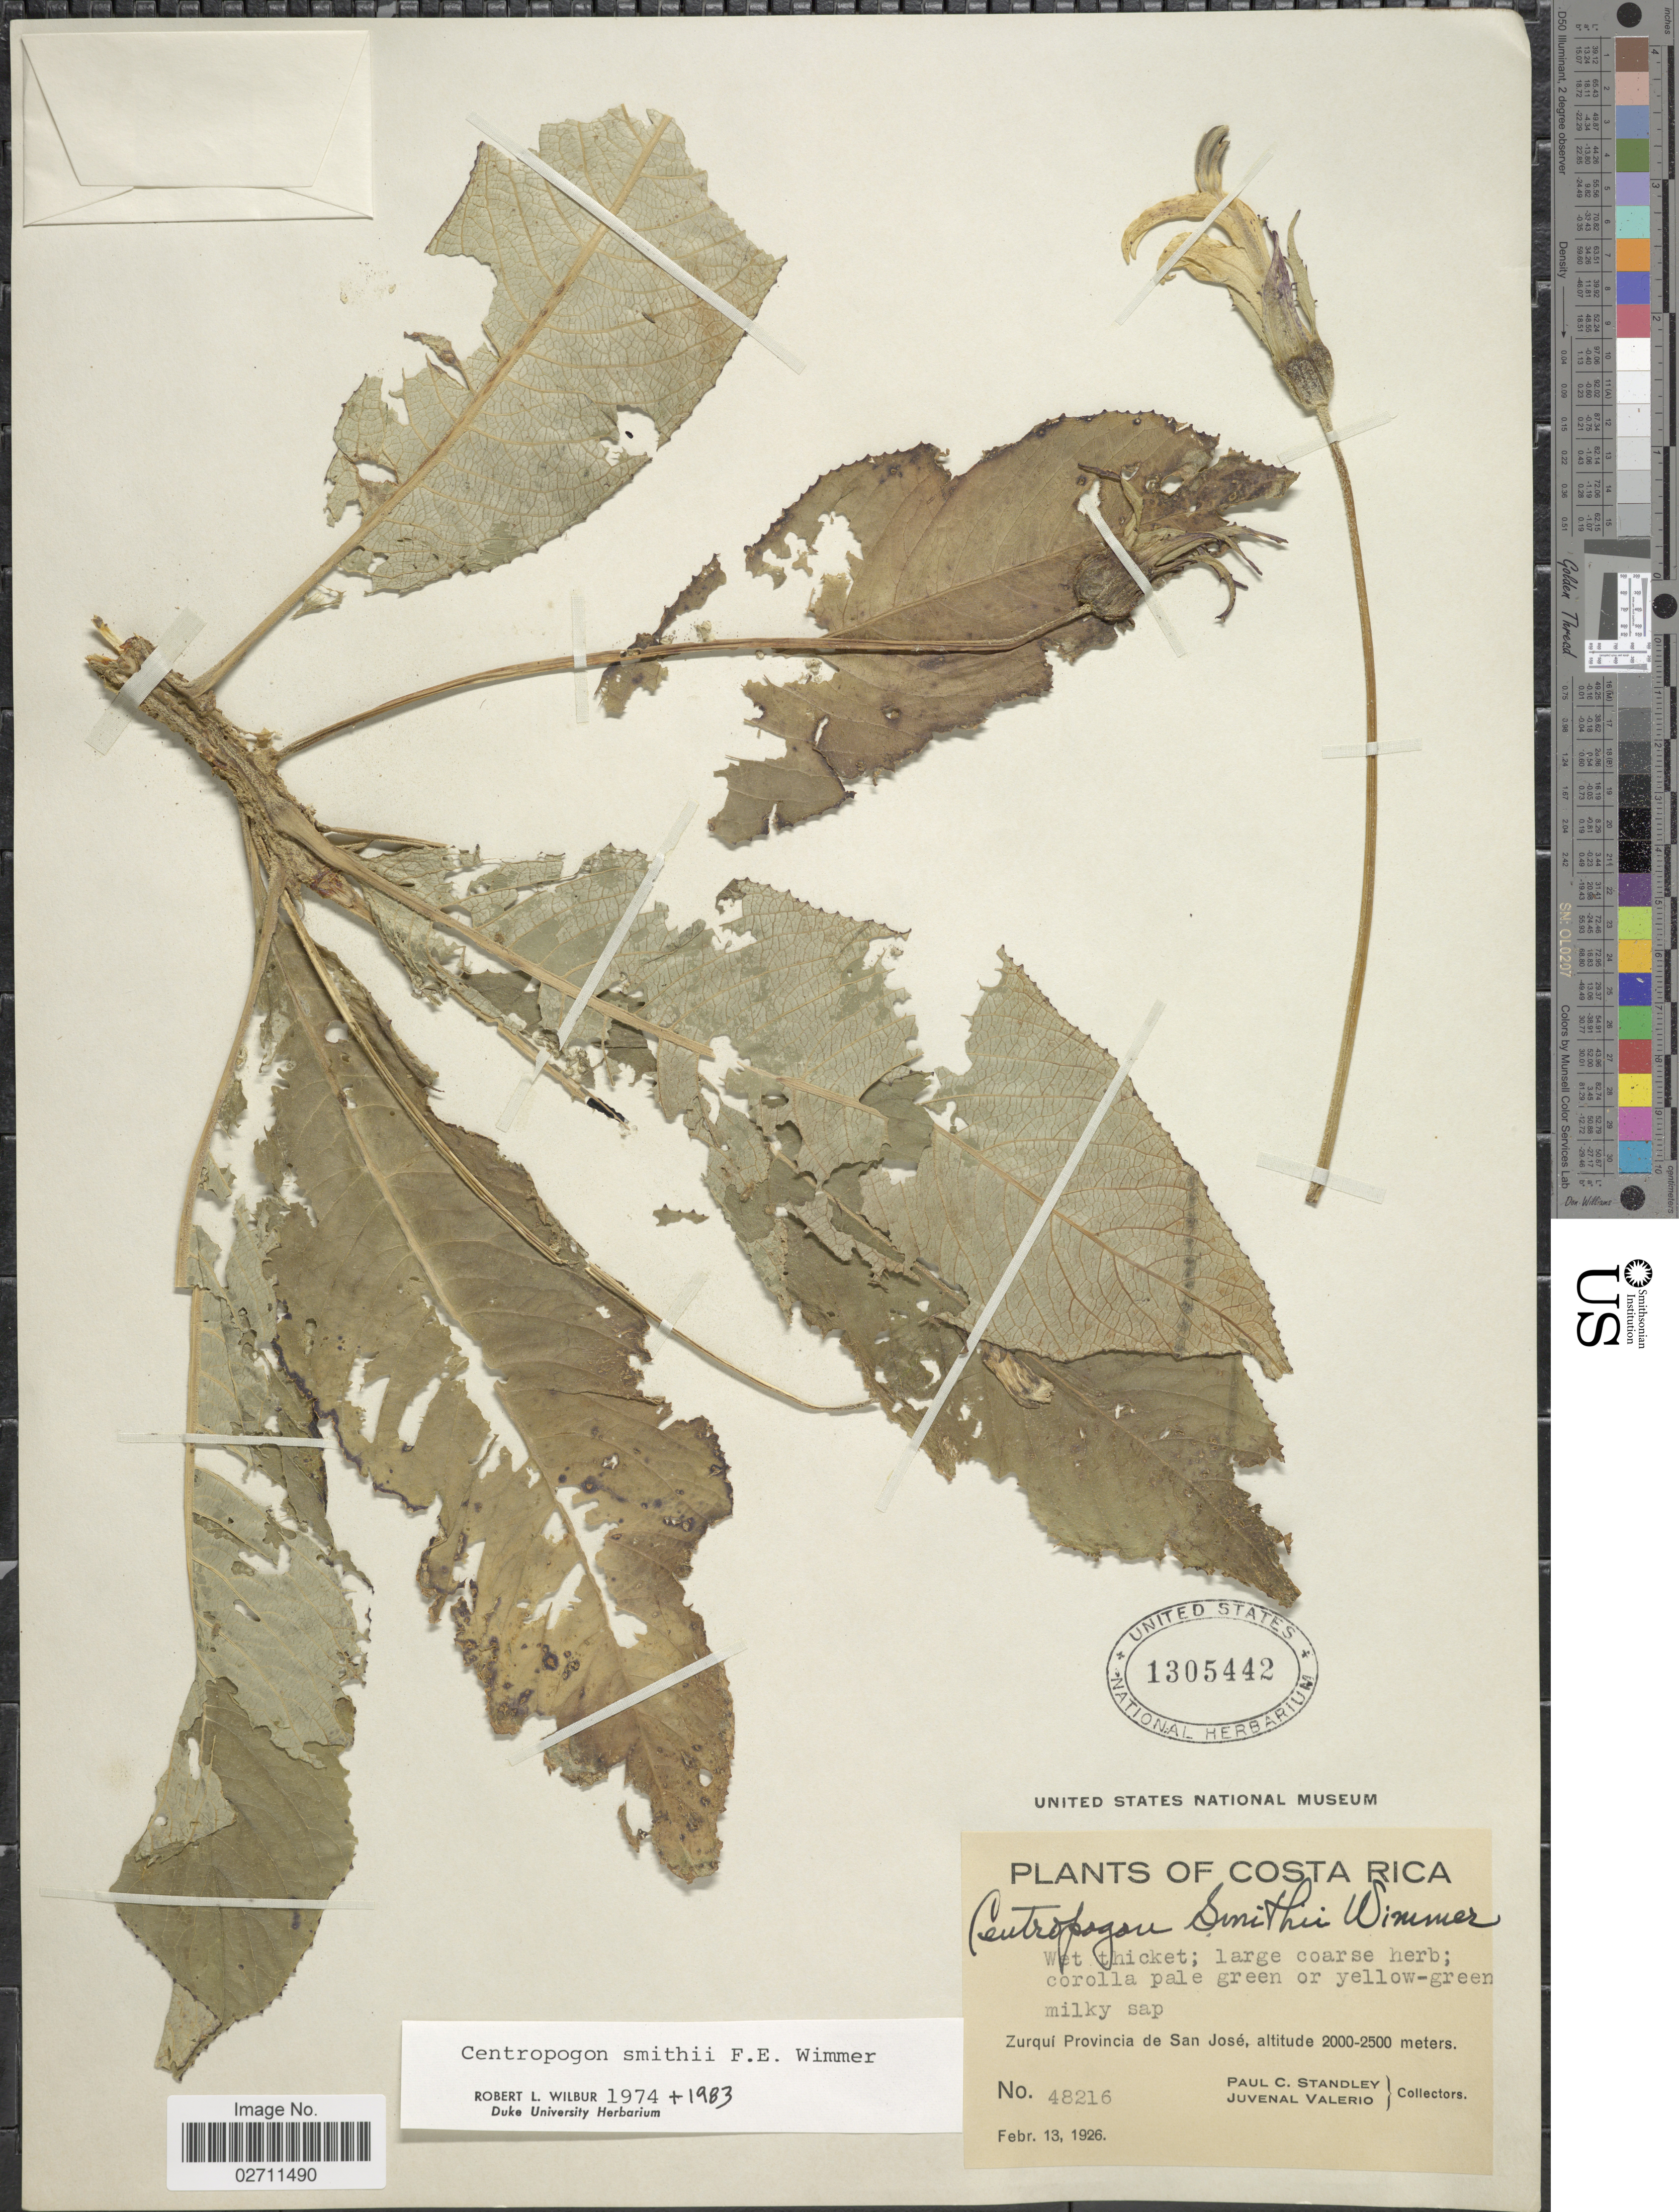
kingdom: Plantae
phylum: Tracheophyta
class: Magnoliopsida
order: Asterales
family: Campanulaceae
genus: Centropogon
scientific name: Centropogon smithii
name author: E. Wimm.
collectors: P. C. Standley & J. Valerio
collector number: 48216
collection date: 1926-02-13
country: Costa Rica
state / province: San José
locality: Zurqui Provincia de San Jose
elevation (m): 2000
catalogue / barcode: US 1305442